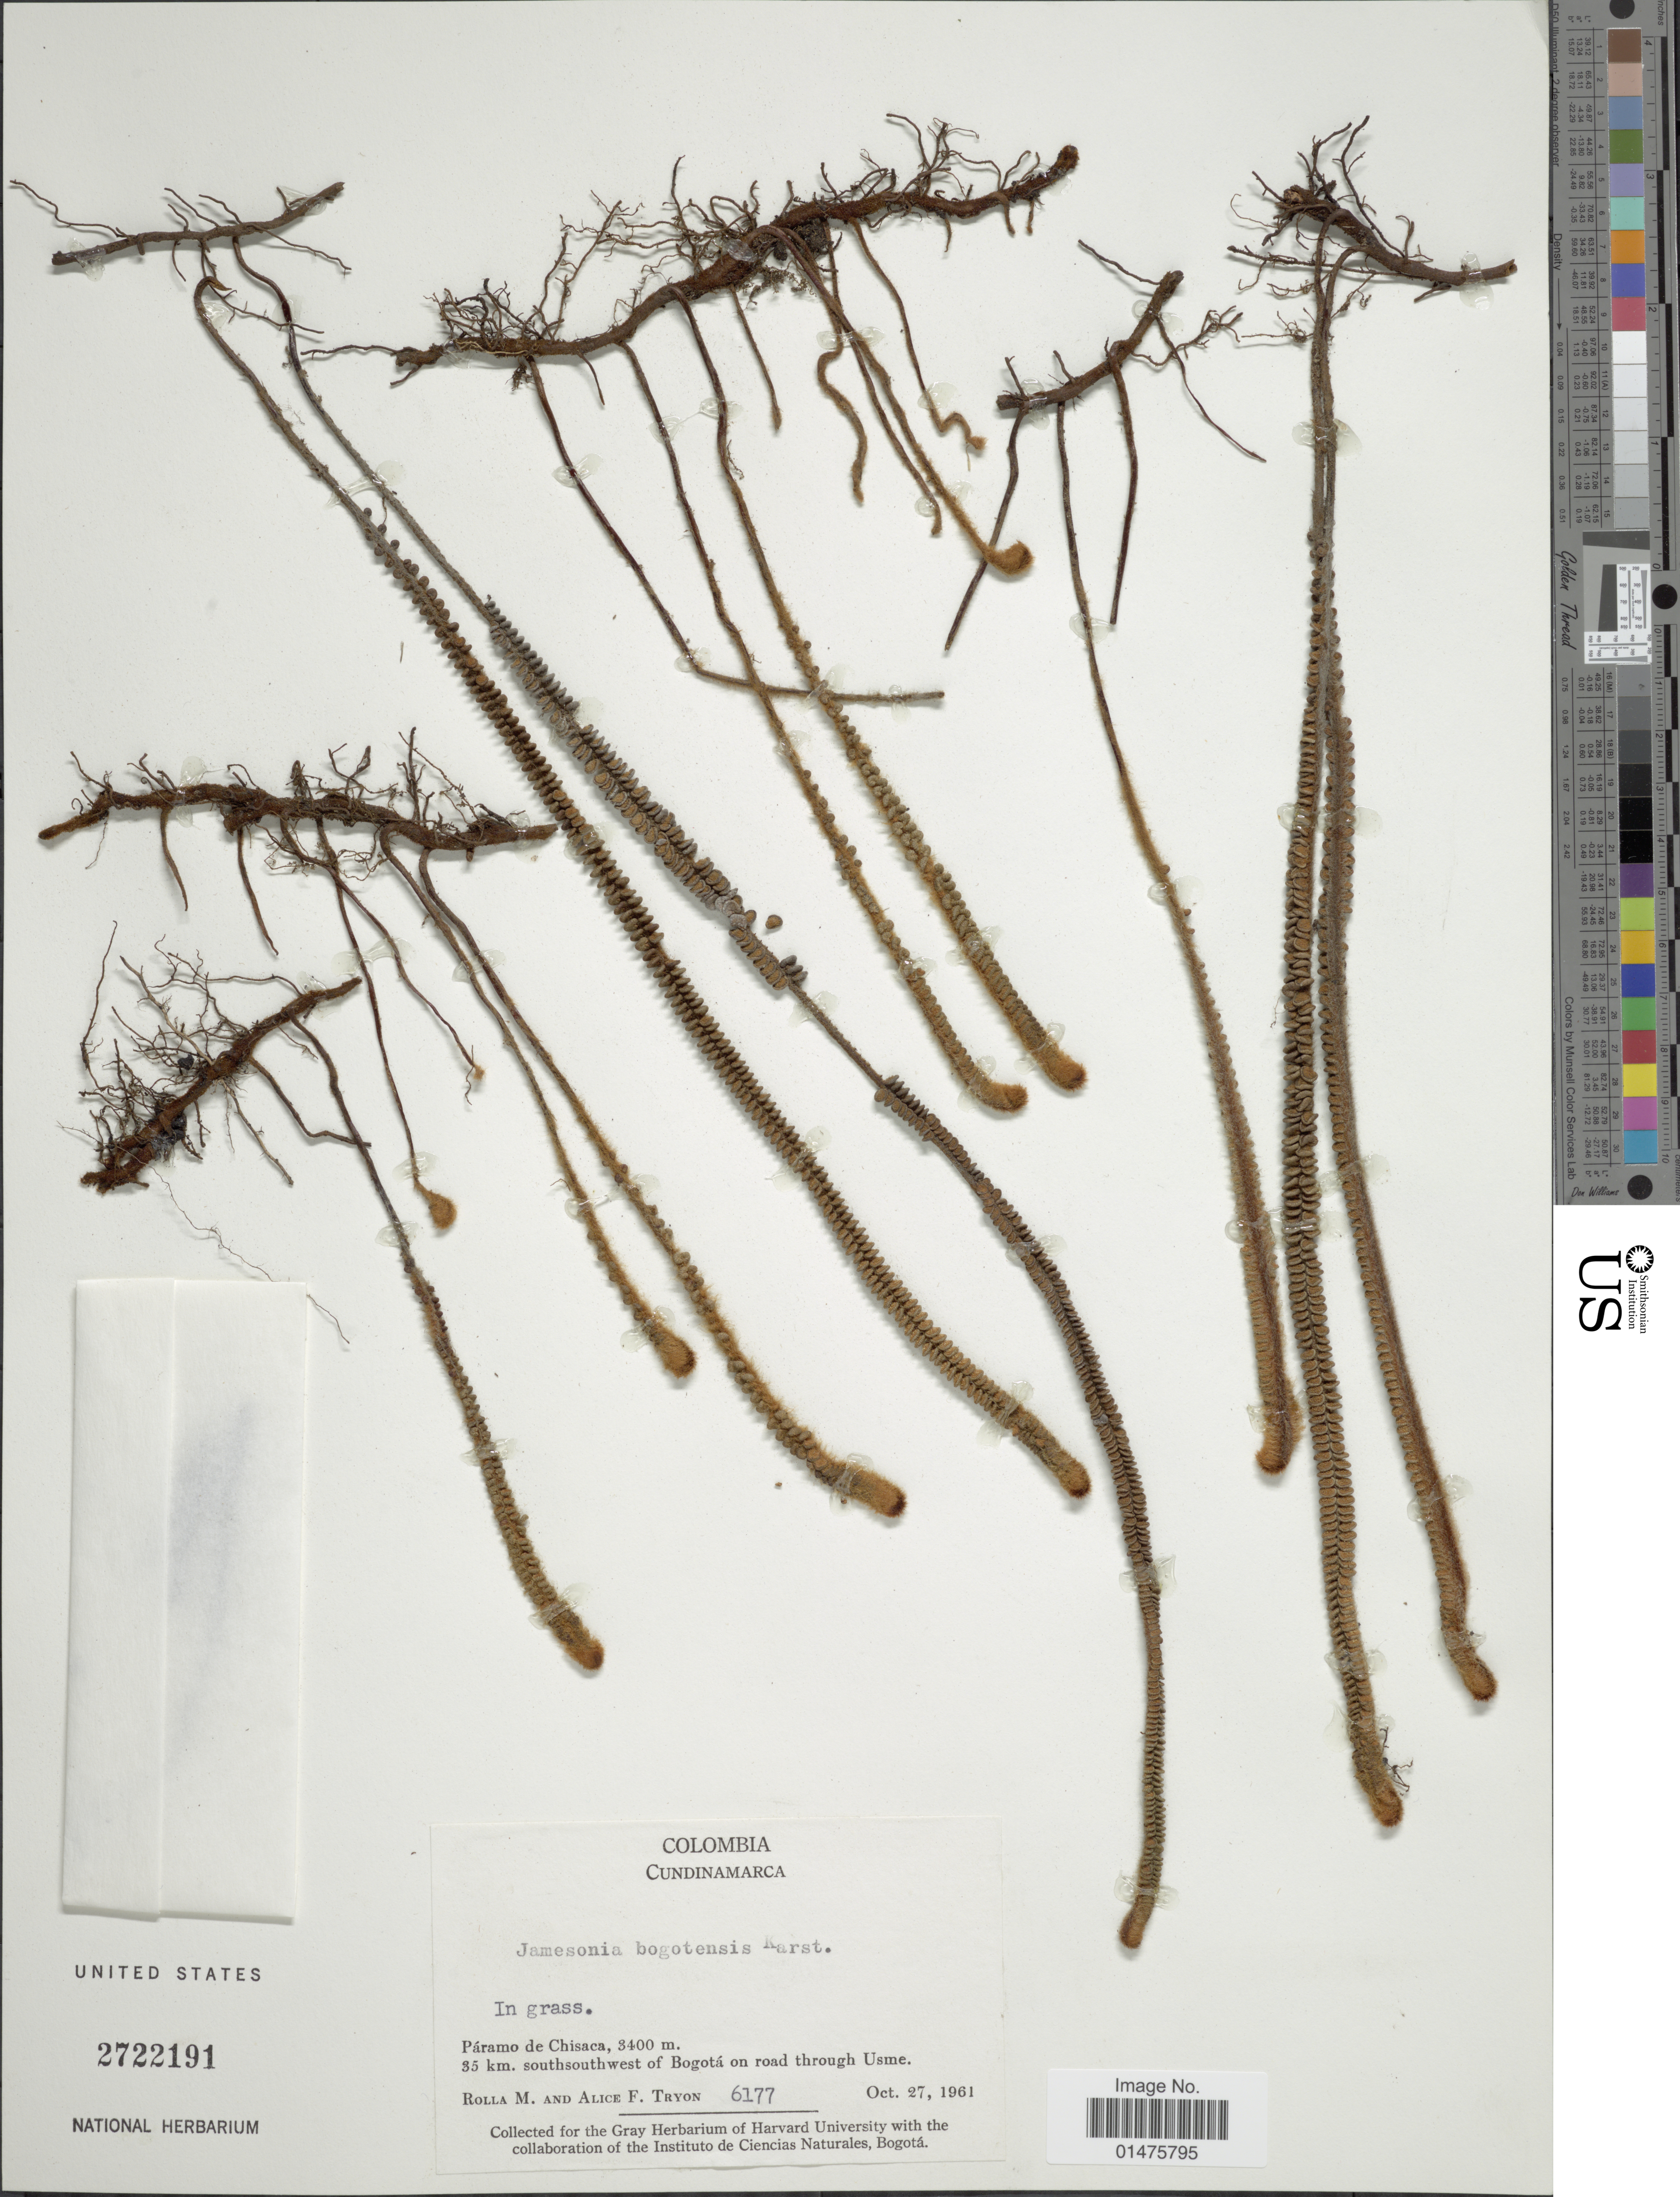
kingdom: Plantae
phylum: Tracheophyta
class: Polypodiopsida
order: Polypodiales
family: Pteridaceae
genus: Jamesonia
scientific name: Jamesonia bogotensis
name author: H. Karst.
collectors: R. M. Tryon & A. F. Tryon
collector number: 6177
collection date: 1961-10-27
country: Colombia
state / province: Cundinamarca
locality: Páramo de Chisaca, 35 km southsouthwest of Bogotá on road through Usme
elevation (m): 3400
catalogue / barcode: US 2722191